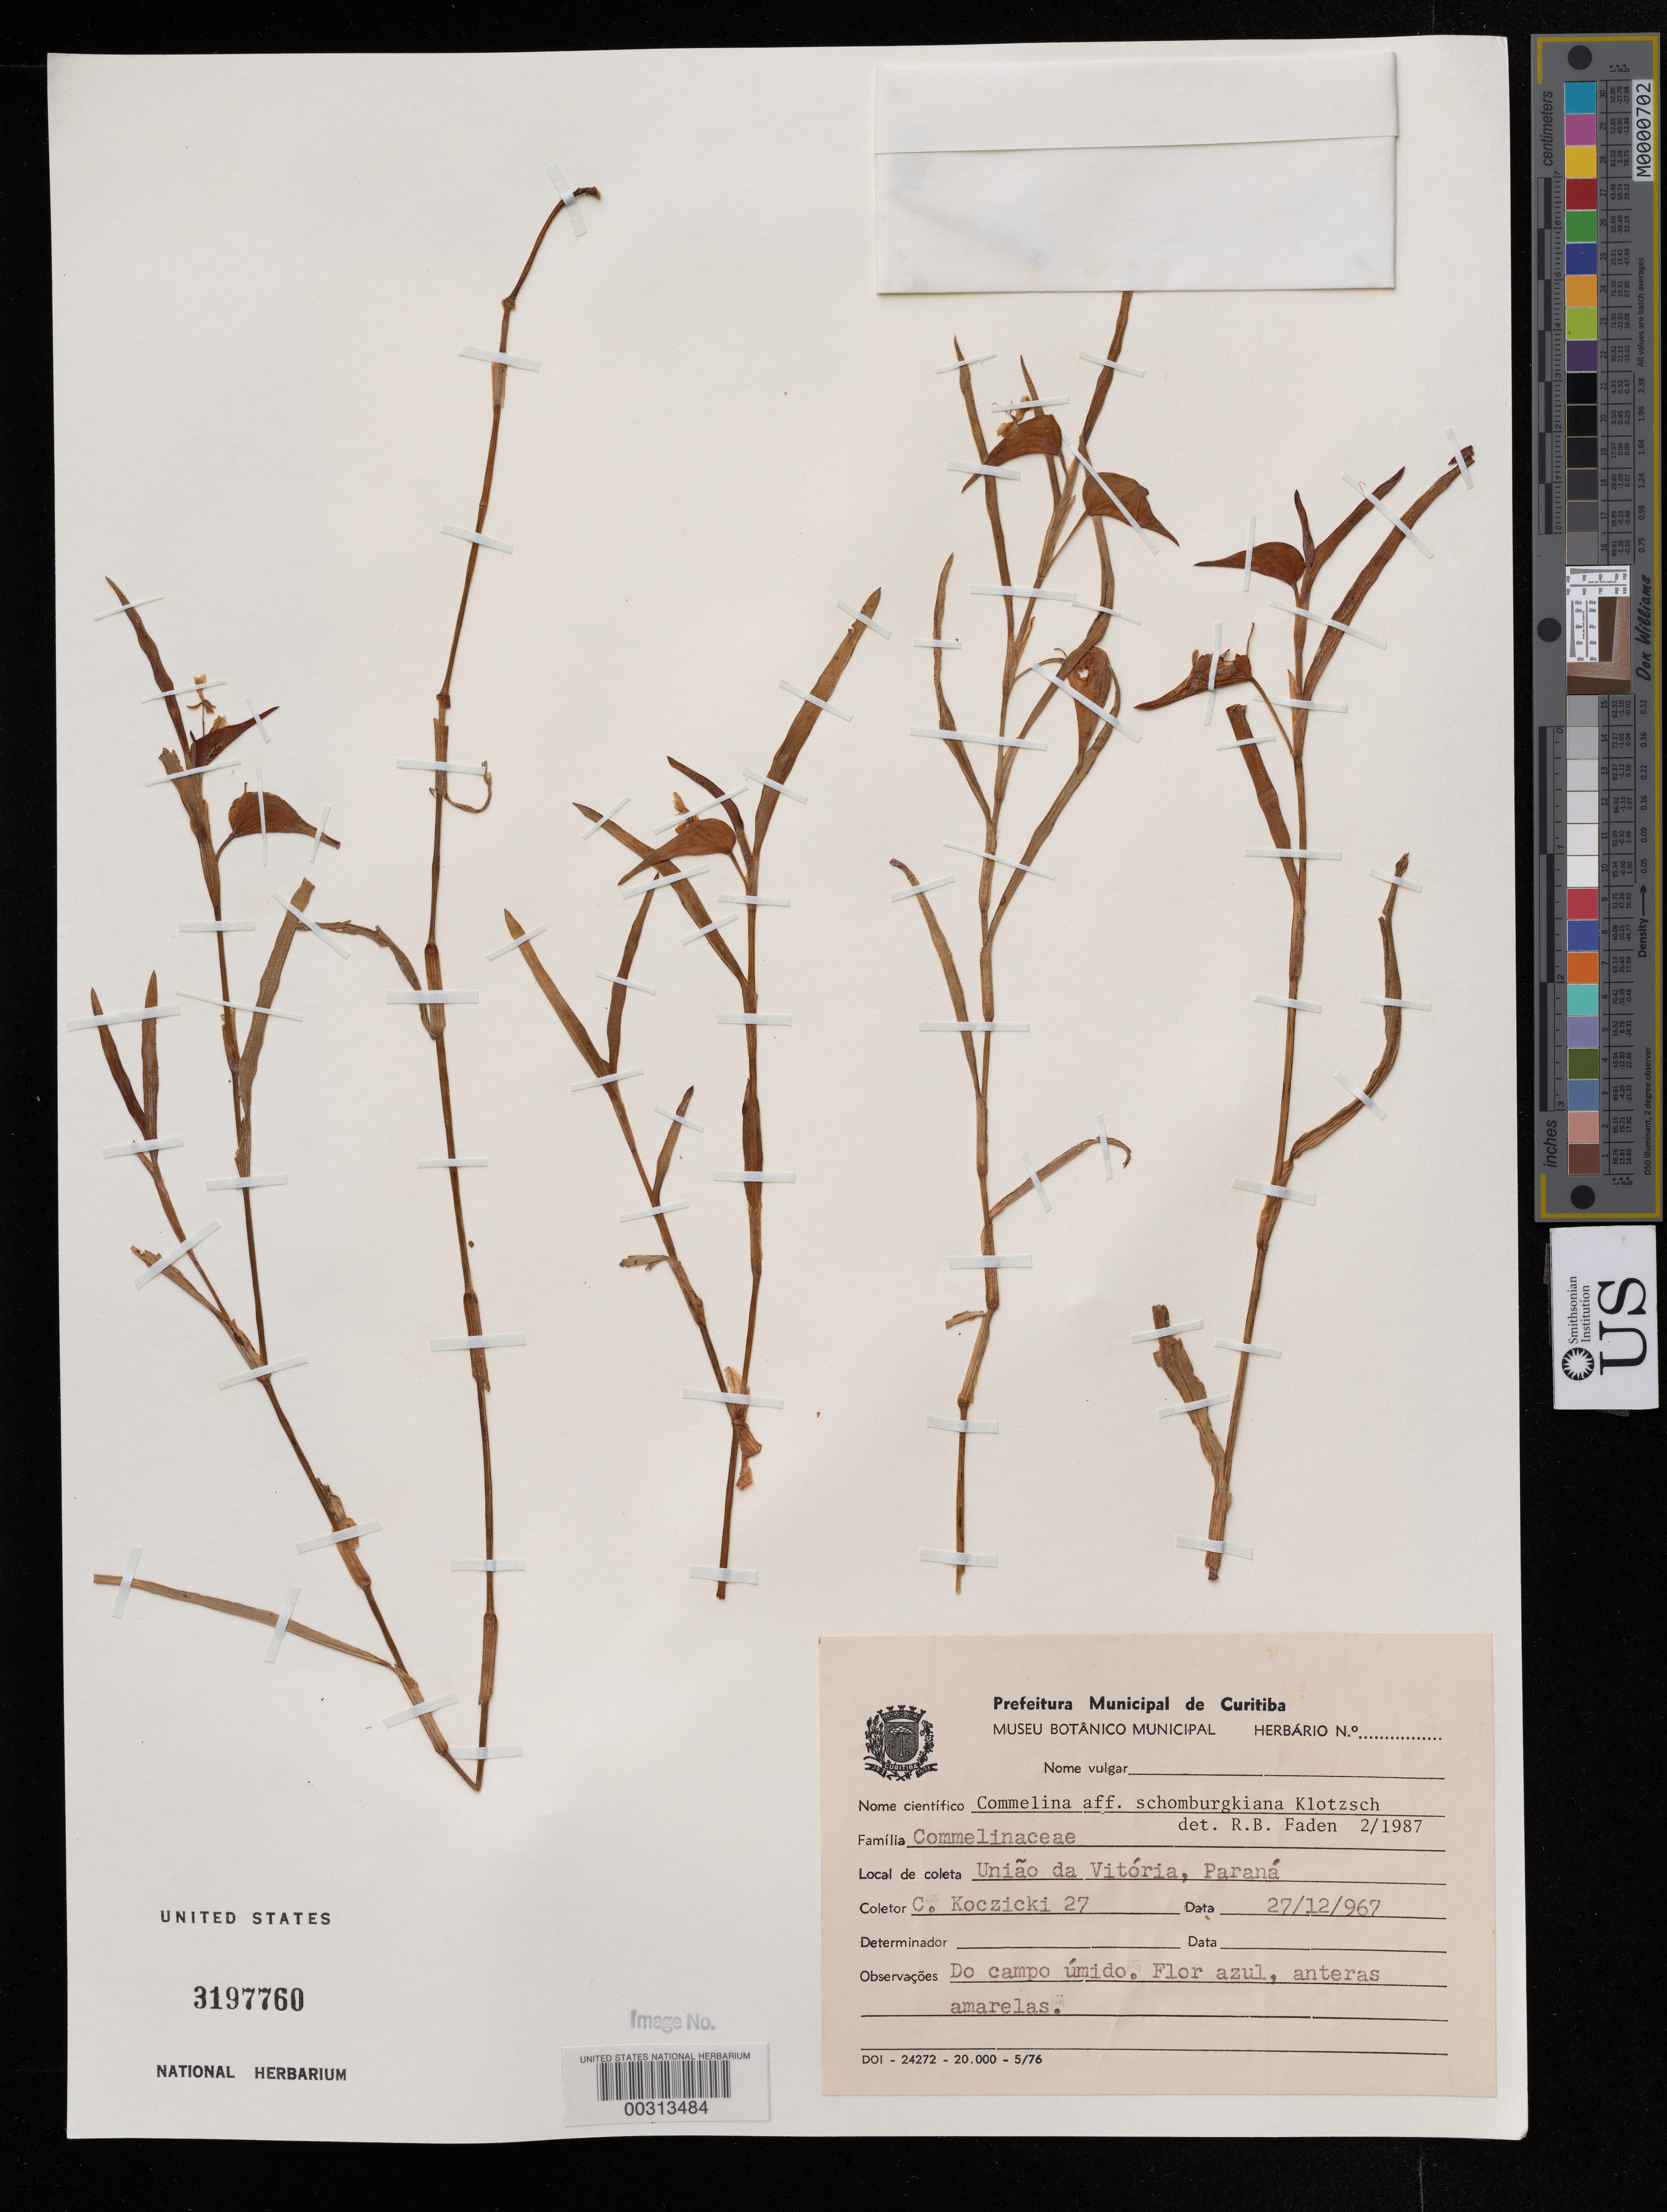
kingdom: Plantae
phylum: Tracheophyta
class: Liliopsida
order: Commelinales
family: Commelinaceae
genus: Commelina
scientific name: Commelina schomburgkiana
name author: Klotzsch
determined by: Faden, Robert B., (US), Smithsonian Institution - National Museum of Natural History (UNITED STATES)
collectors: C. Koczicki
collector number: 27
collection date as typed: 27 Dec 1967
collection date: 1967-12-27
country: Brazil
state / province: Paraná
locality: Uniao da vitoria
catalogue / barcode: US 3197760